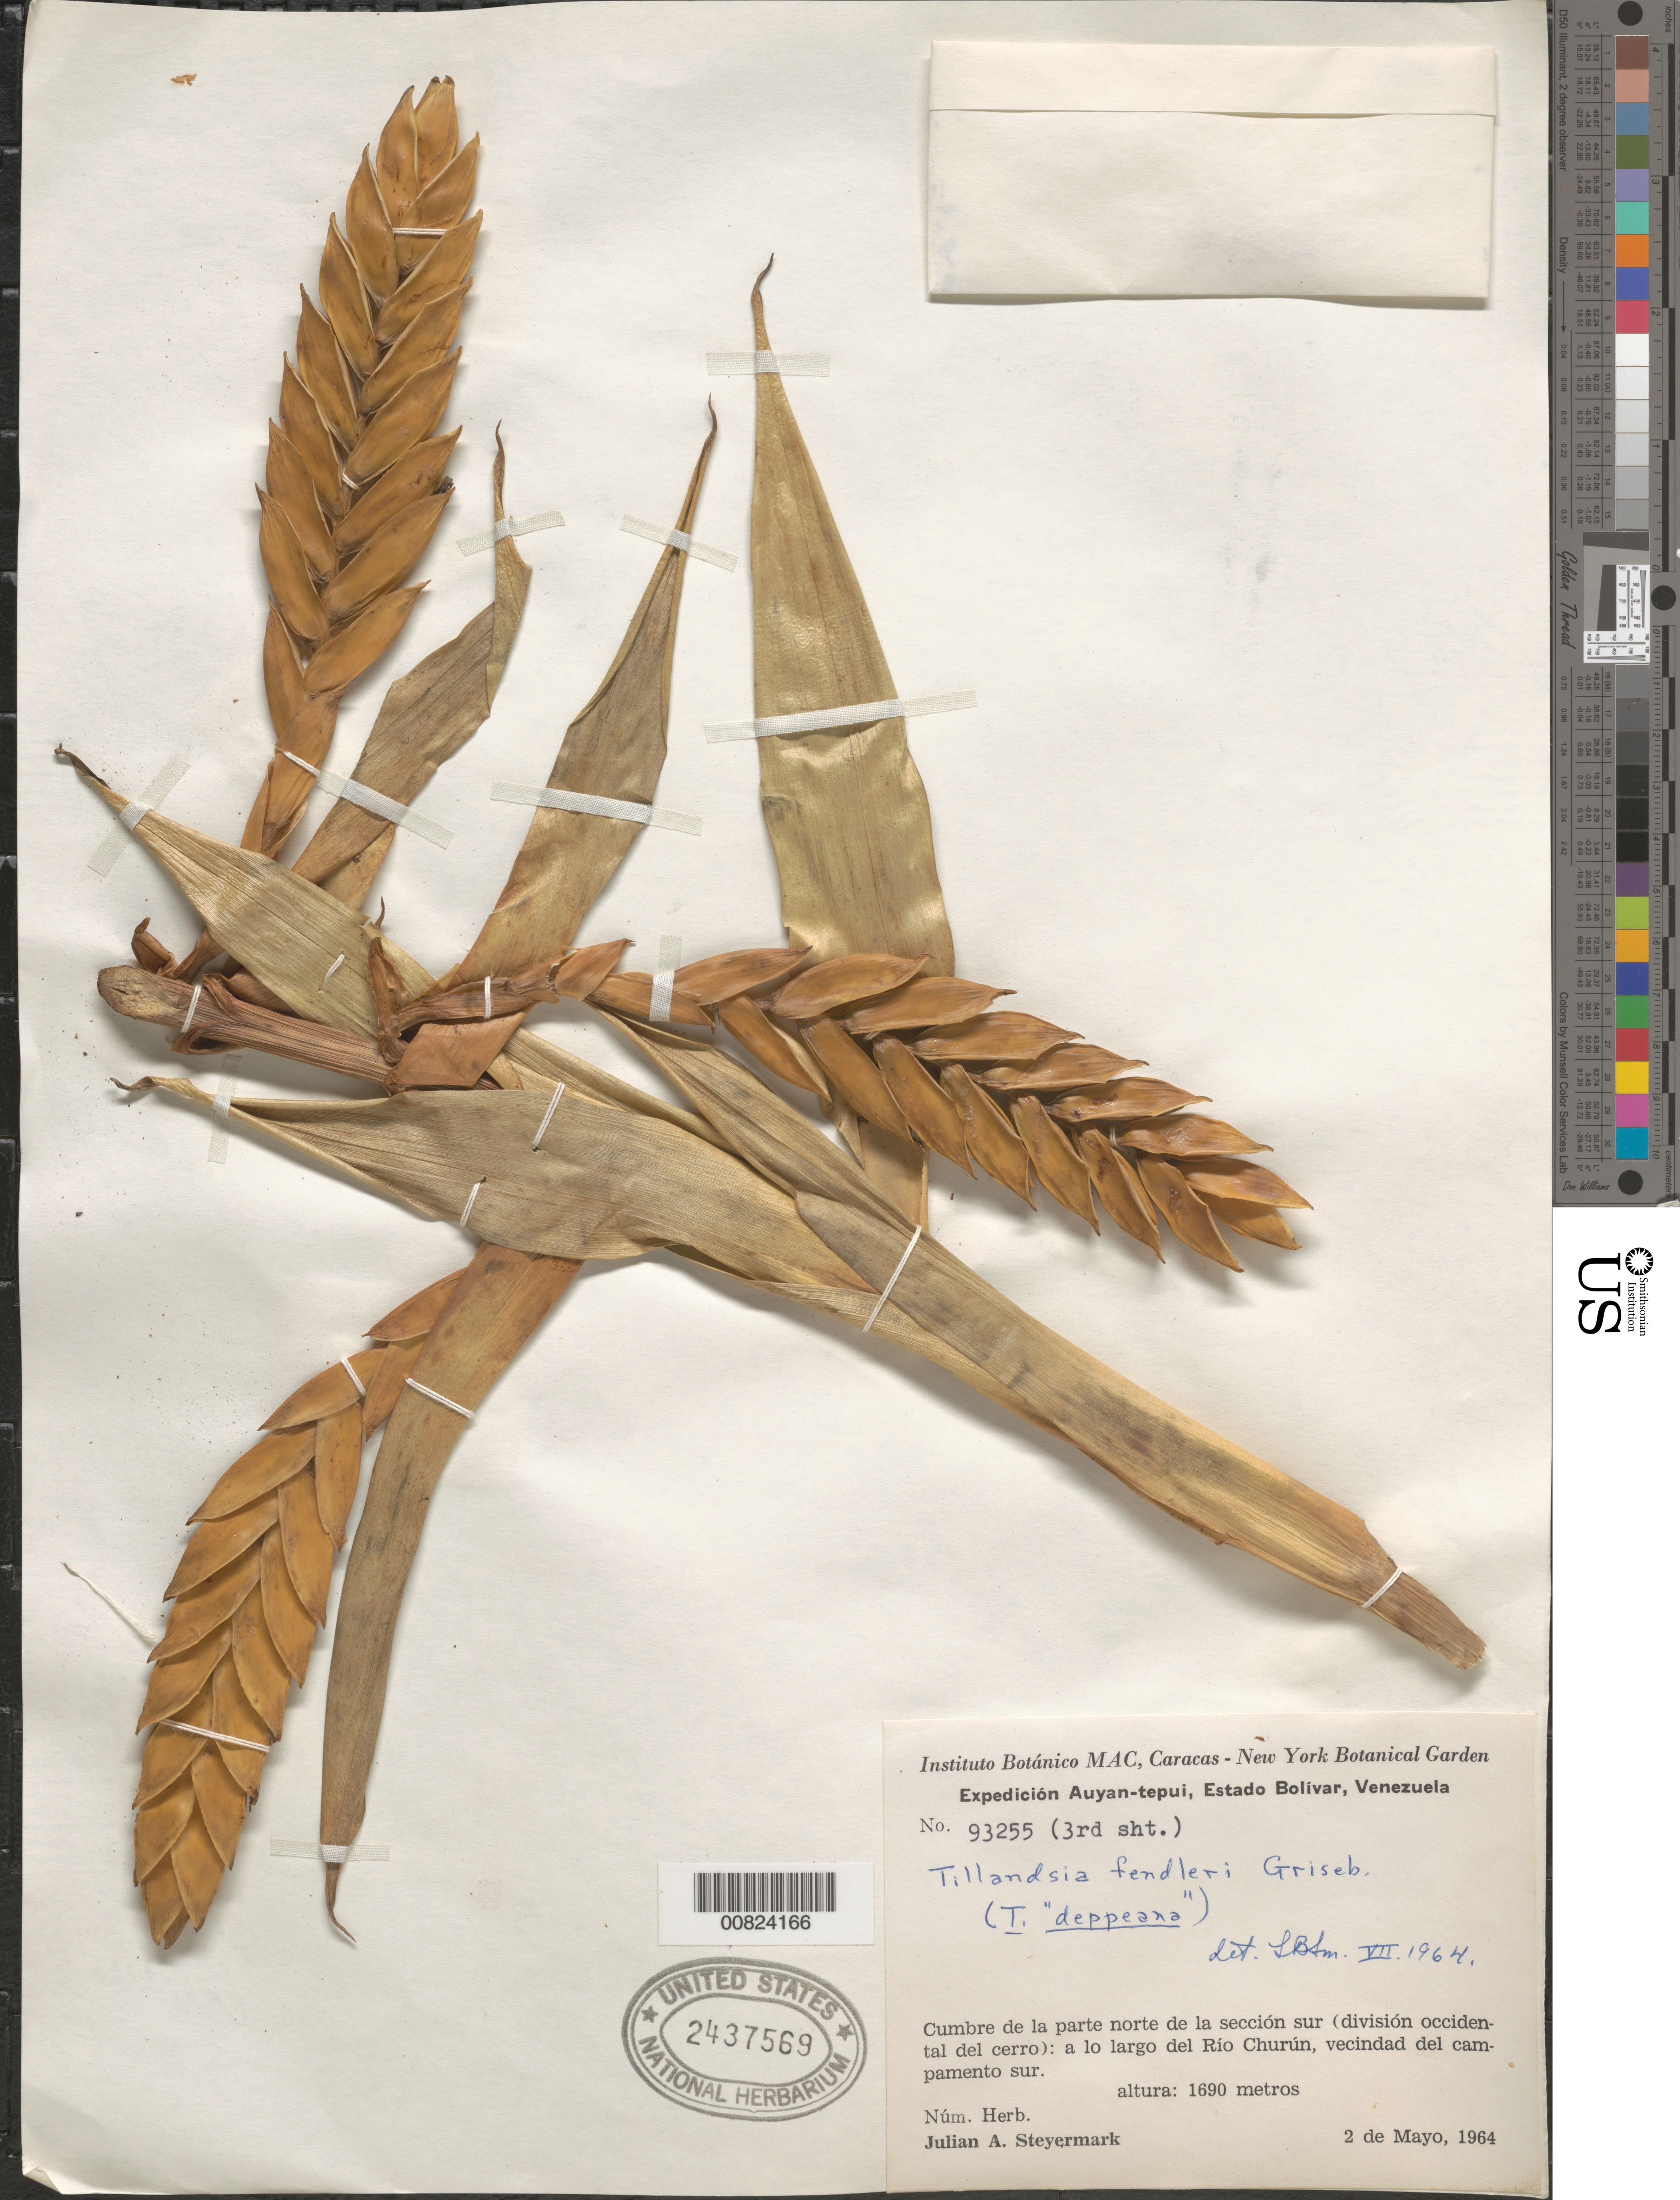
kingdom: Plantae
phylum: Tracheophyta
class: Liliopsida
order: Poales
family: Bromeliaceae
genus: Tillandsia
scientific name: Tillandsia fendleri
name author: Griseb.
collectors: J. Steyermark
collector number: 93255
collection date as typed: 2-May-64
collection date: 1964-05-02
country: Venezuela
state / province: Bolívar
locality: Auyan-tepuí, Río Churún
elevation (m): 1690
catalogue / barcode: US 2437569